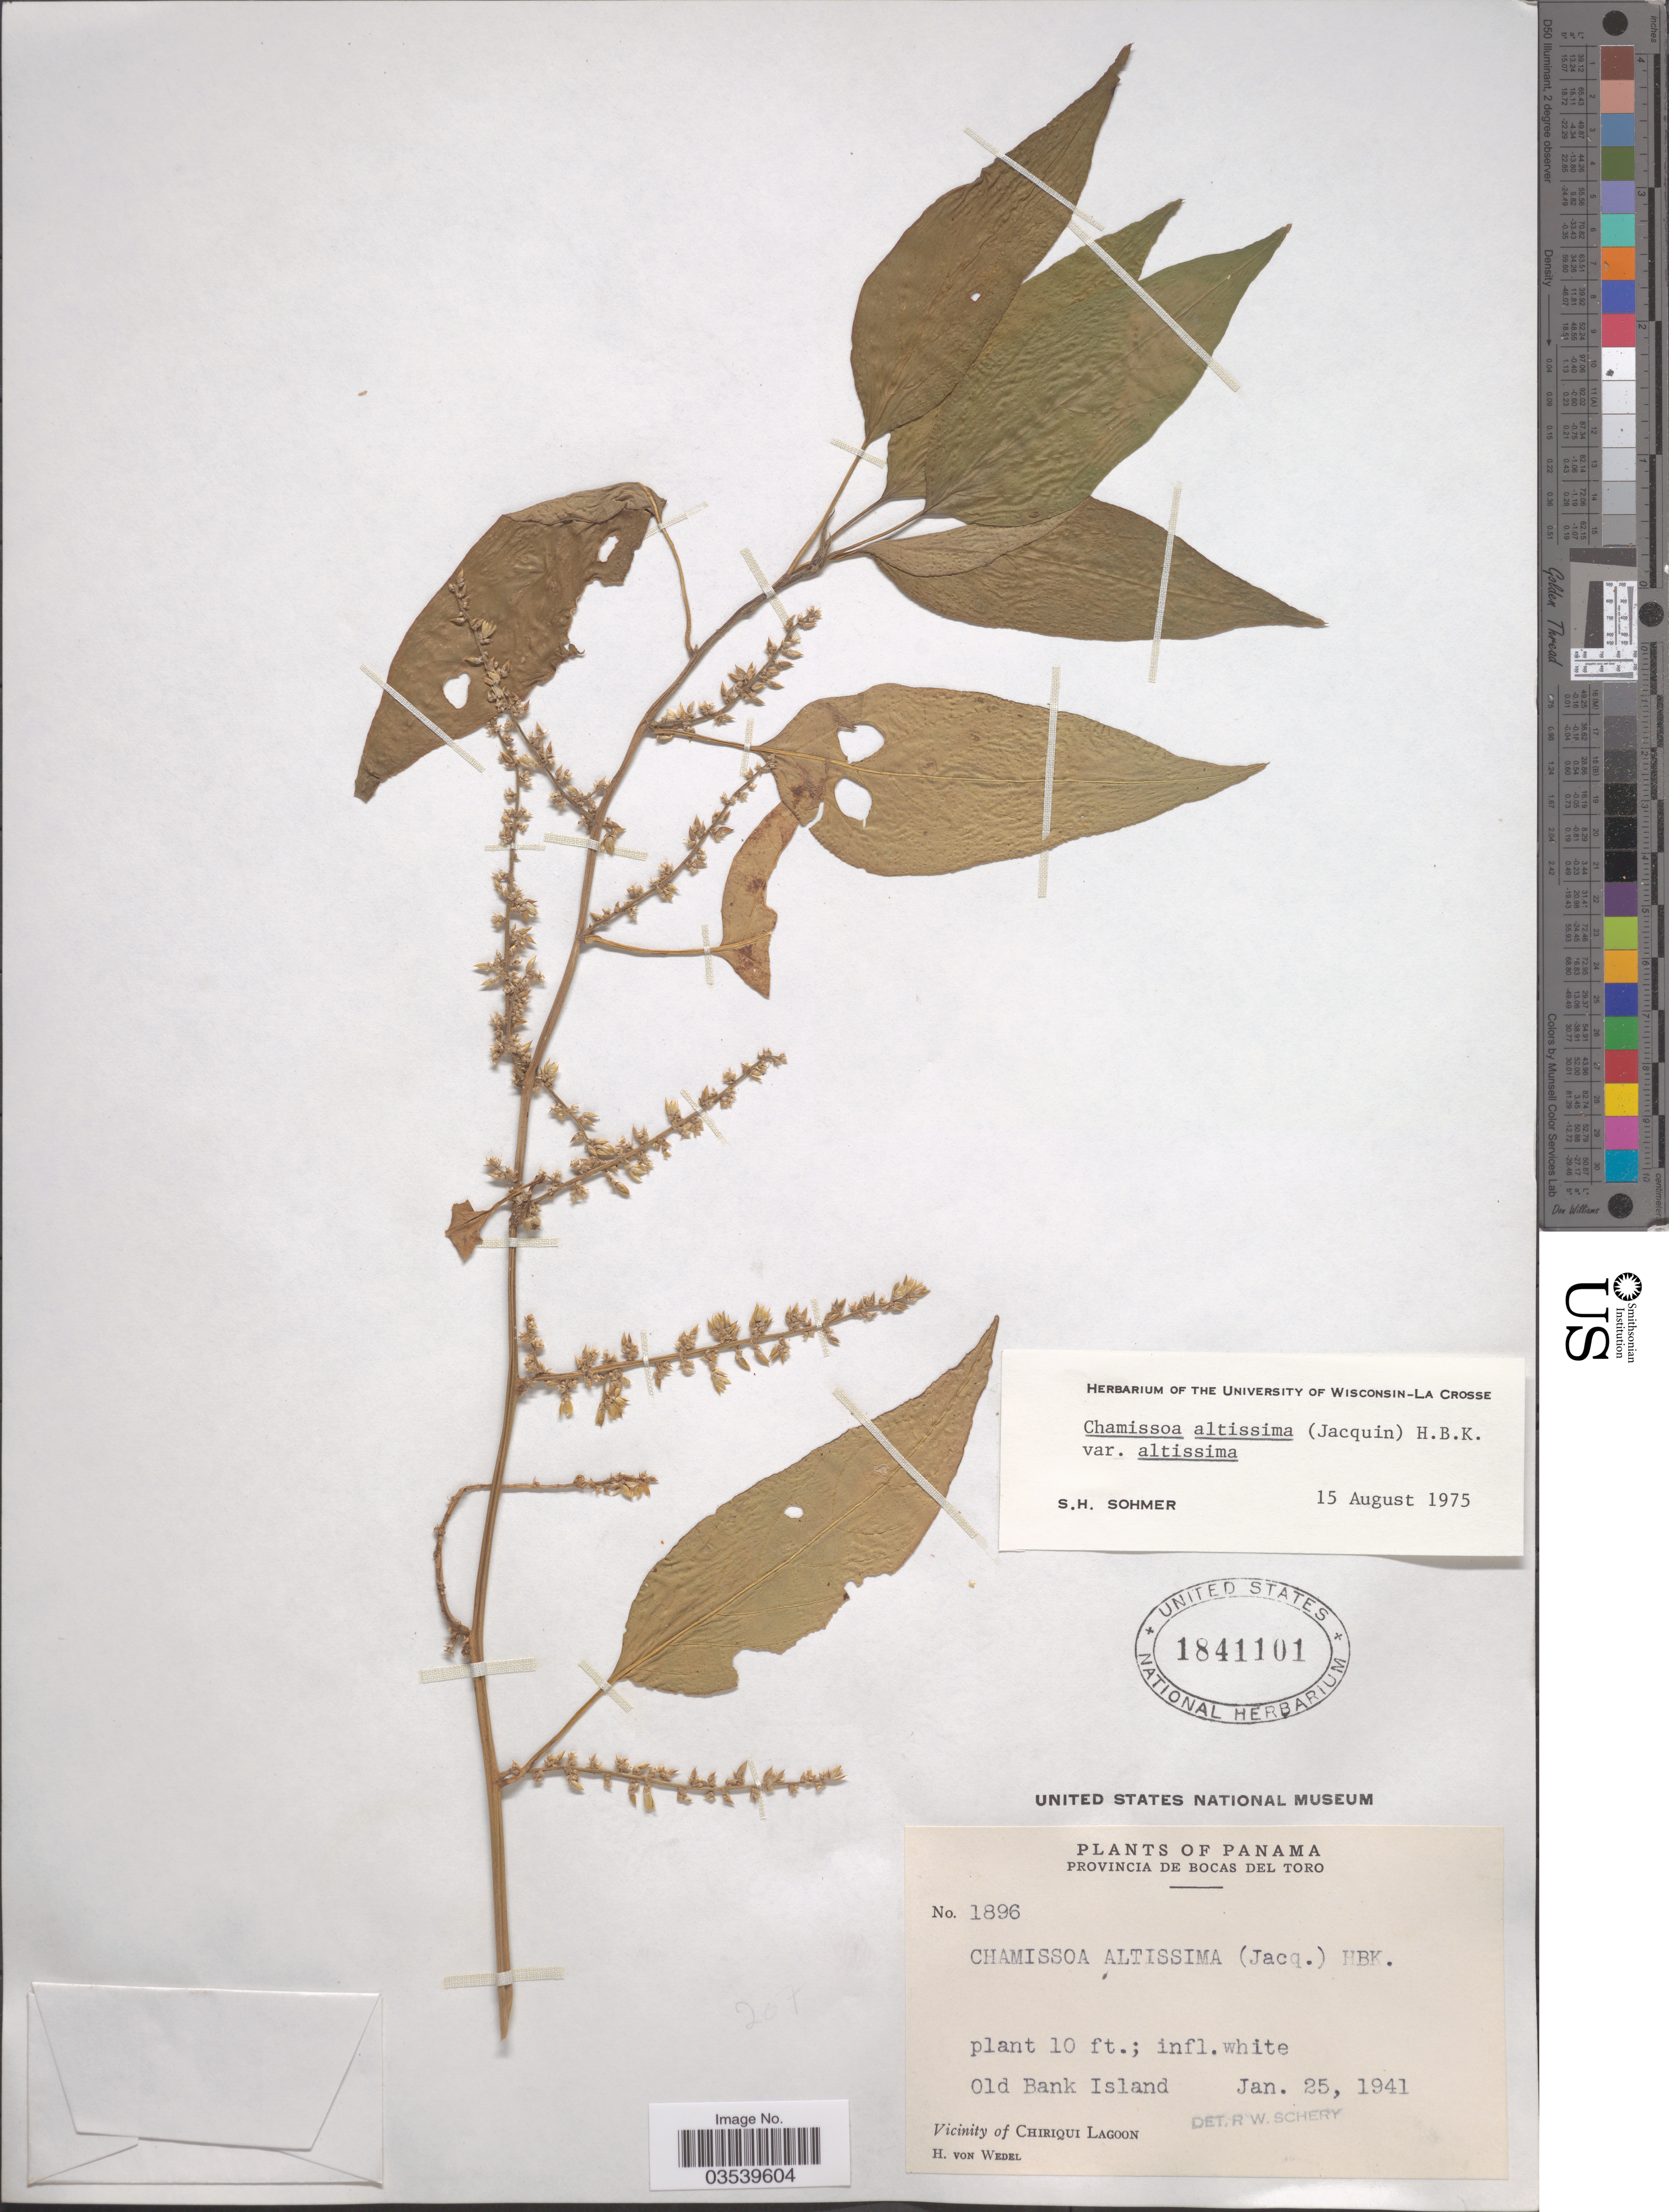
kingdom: Plantae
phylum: Tracheophyta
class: Magnoliopsida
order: Caryophyllales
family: Amaranthaceae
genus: Chamissoa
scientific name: Chamissoa altissima var. altissima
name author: (Jacq.) Kunth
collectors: H. von Wedel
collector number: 1896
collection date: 1941-01-25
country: Panama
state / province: Bocas del Toro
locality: Old Bank Island. Vicinity of Chiriqui Lagoon.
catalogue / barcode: US 1841101